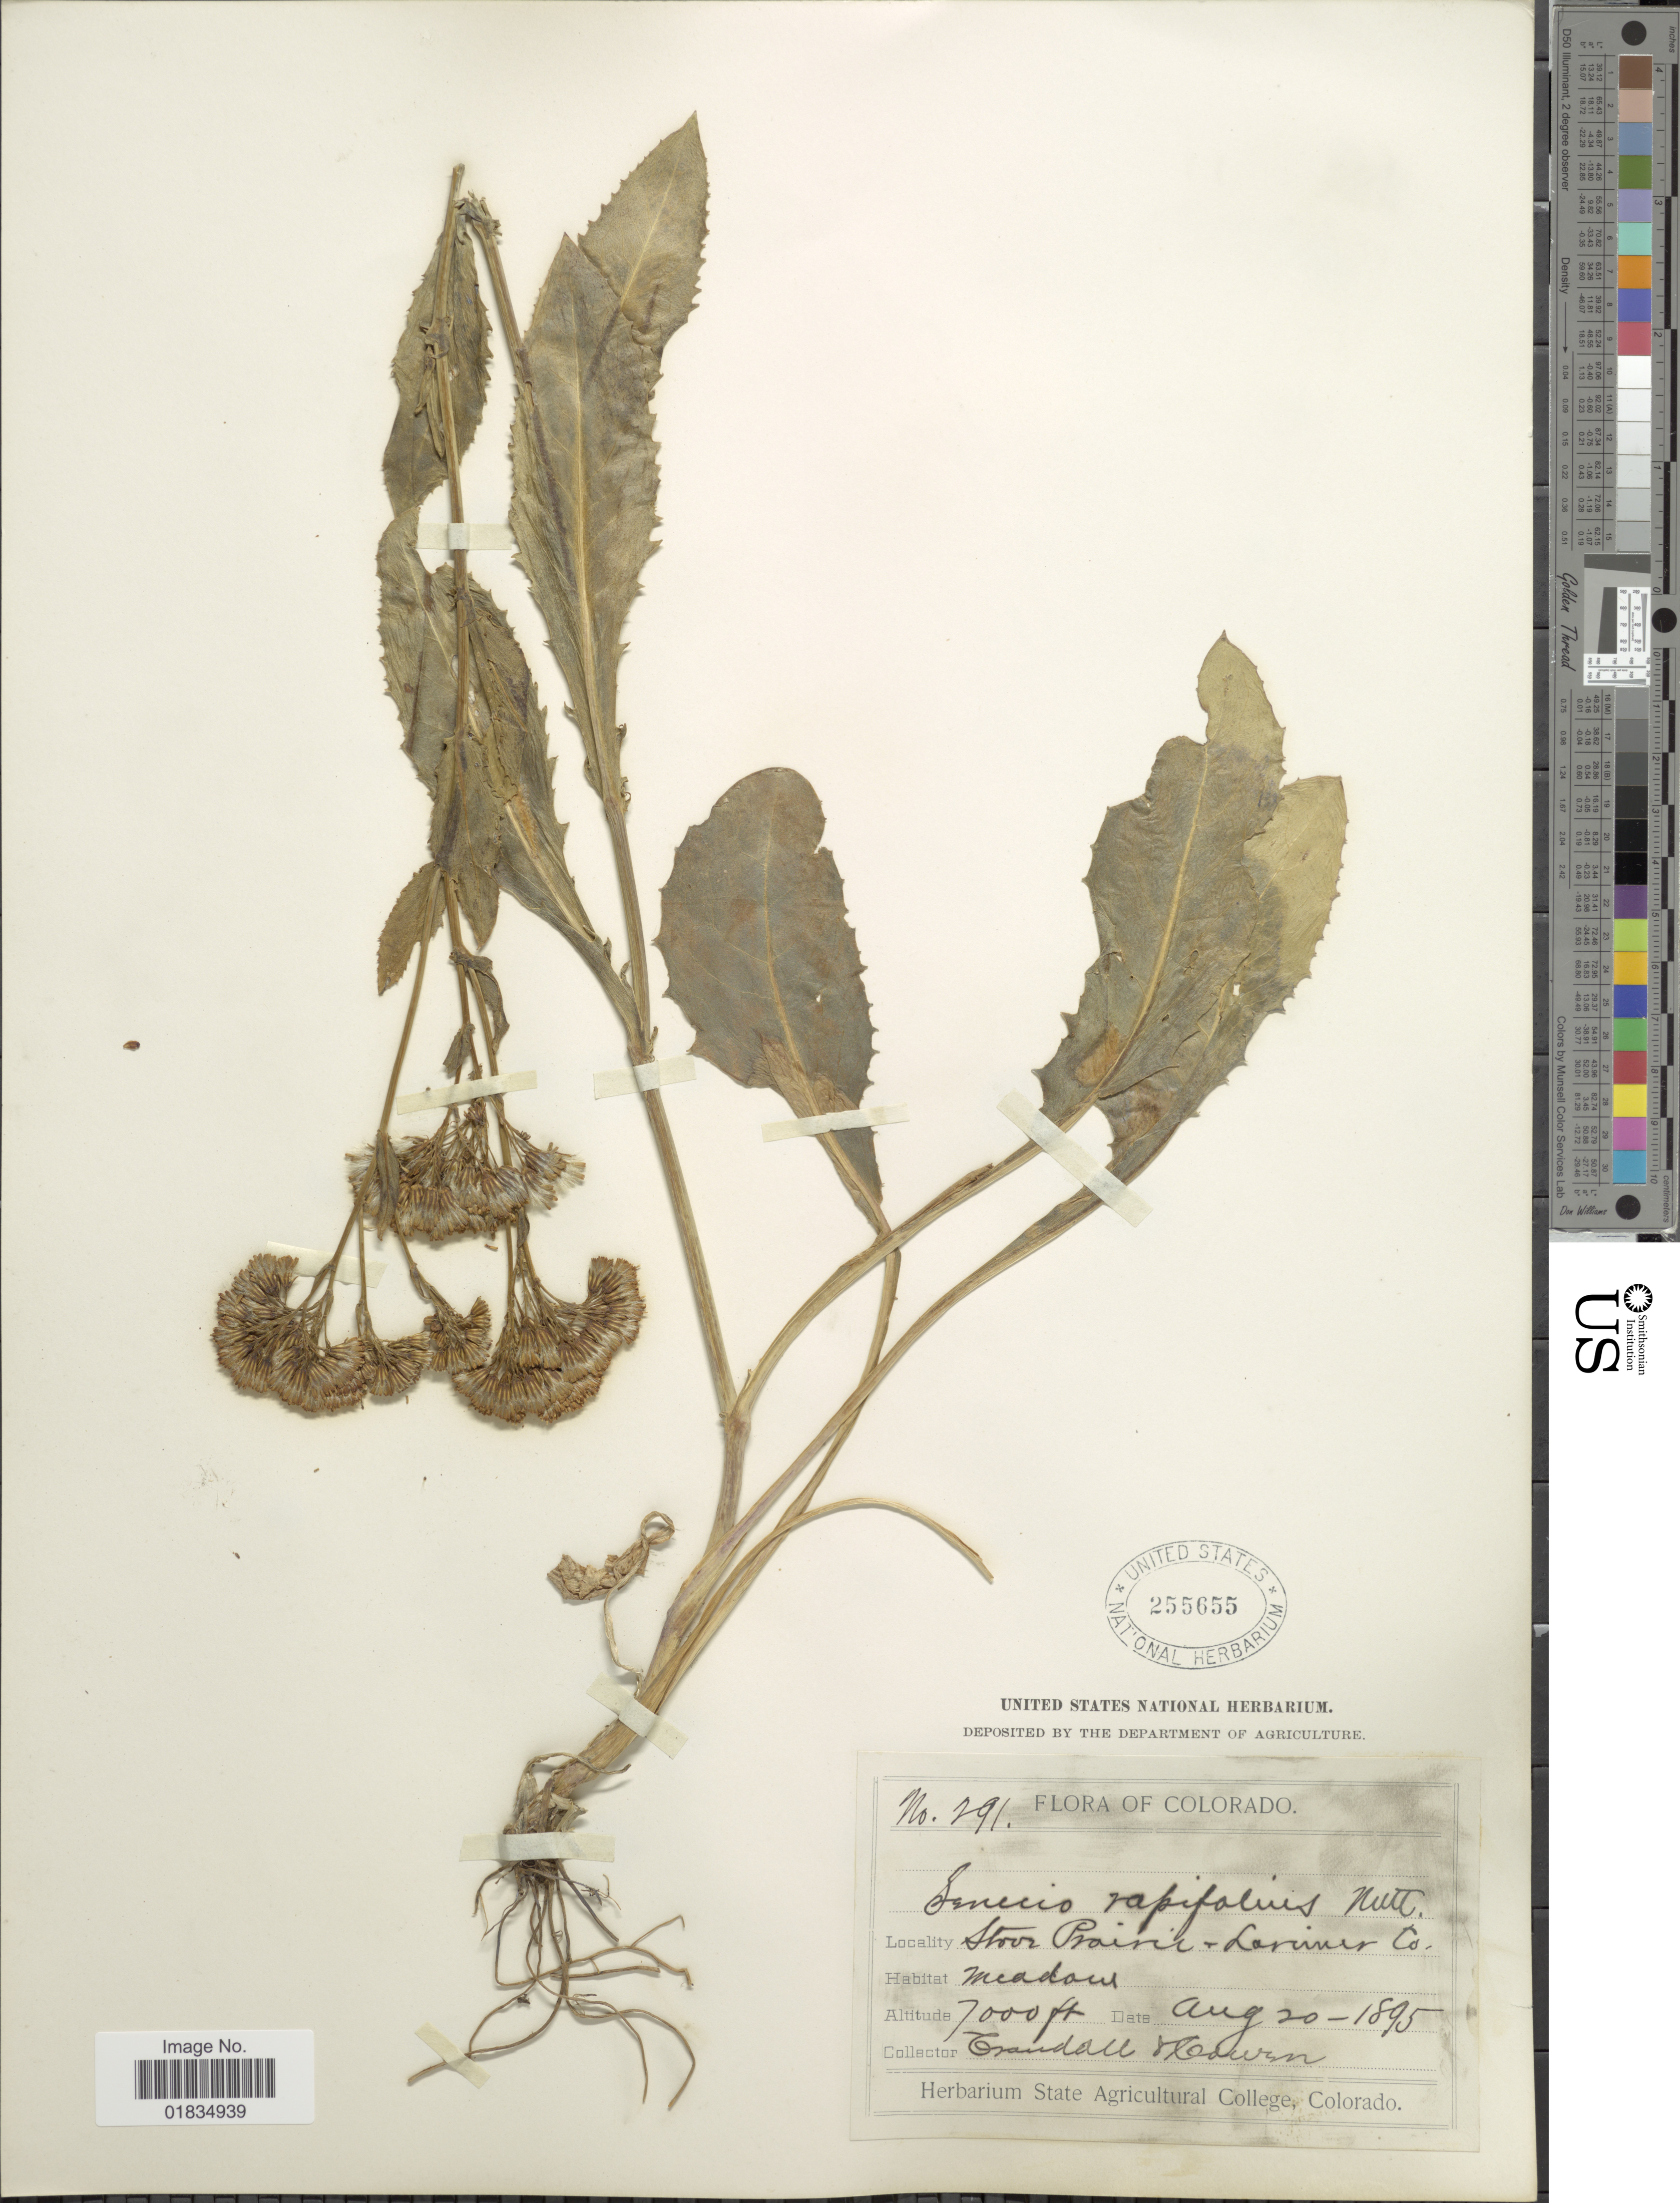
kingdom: Plantae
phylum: Tracheophyta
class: Magnoliopsida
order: Asterales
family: Asteraceae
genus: Senecio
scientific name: Senecio rapifolius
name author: Nutt.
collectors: C. Crandall & J. H. Cowen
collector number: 291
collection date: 1895-08-20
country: United States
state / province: Colorado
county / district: Larimer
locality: Stove Prairie-Larimer Co, Meadow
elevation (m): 2134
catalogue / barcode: US 255655